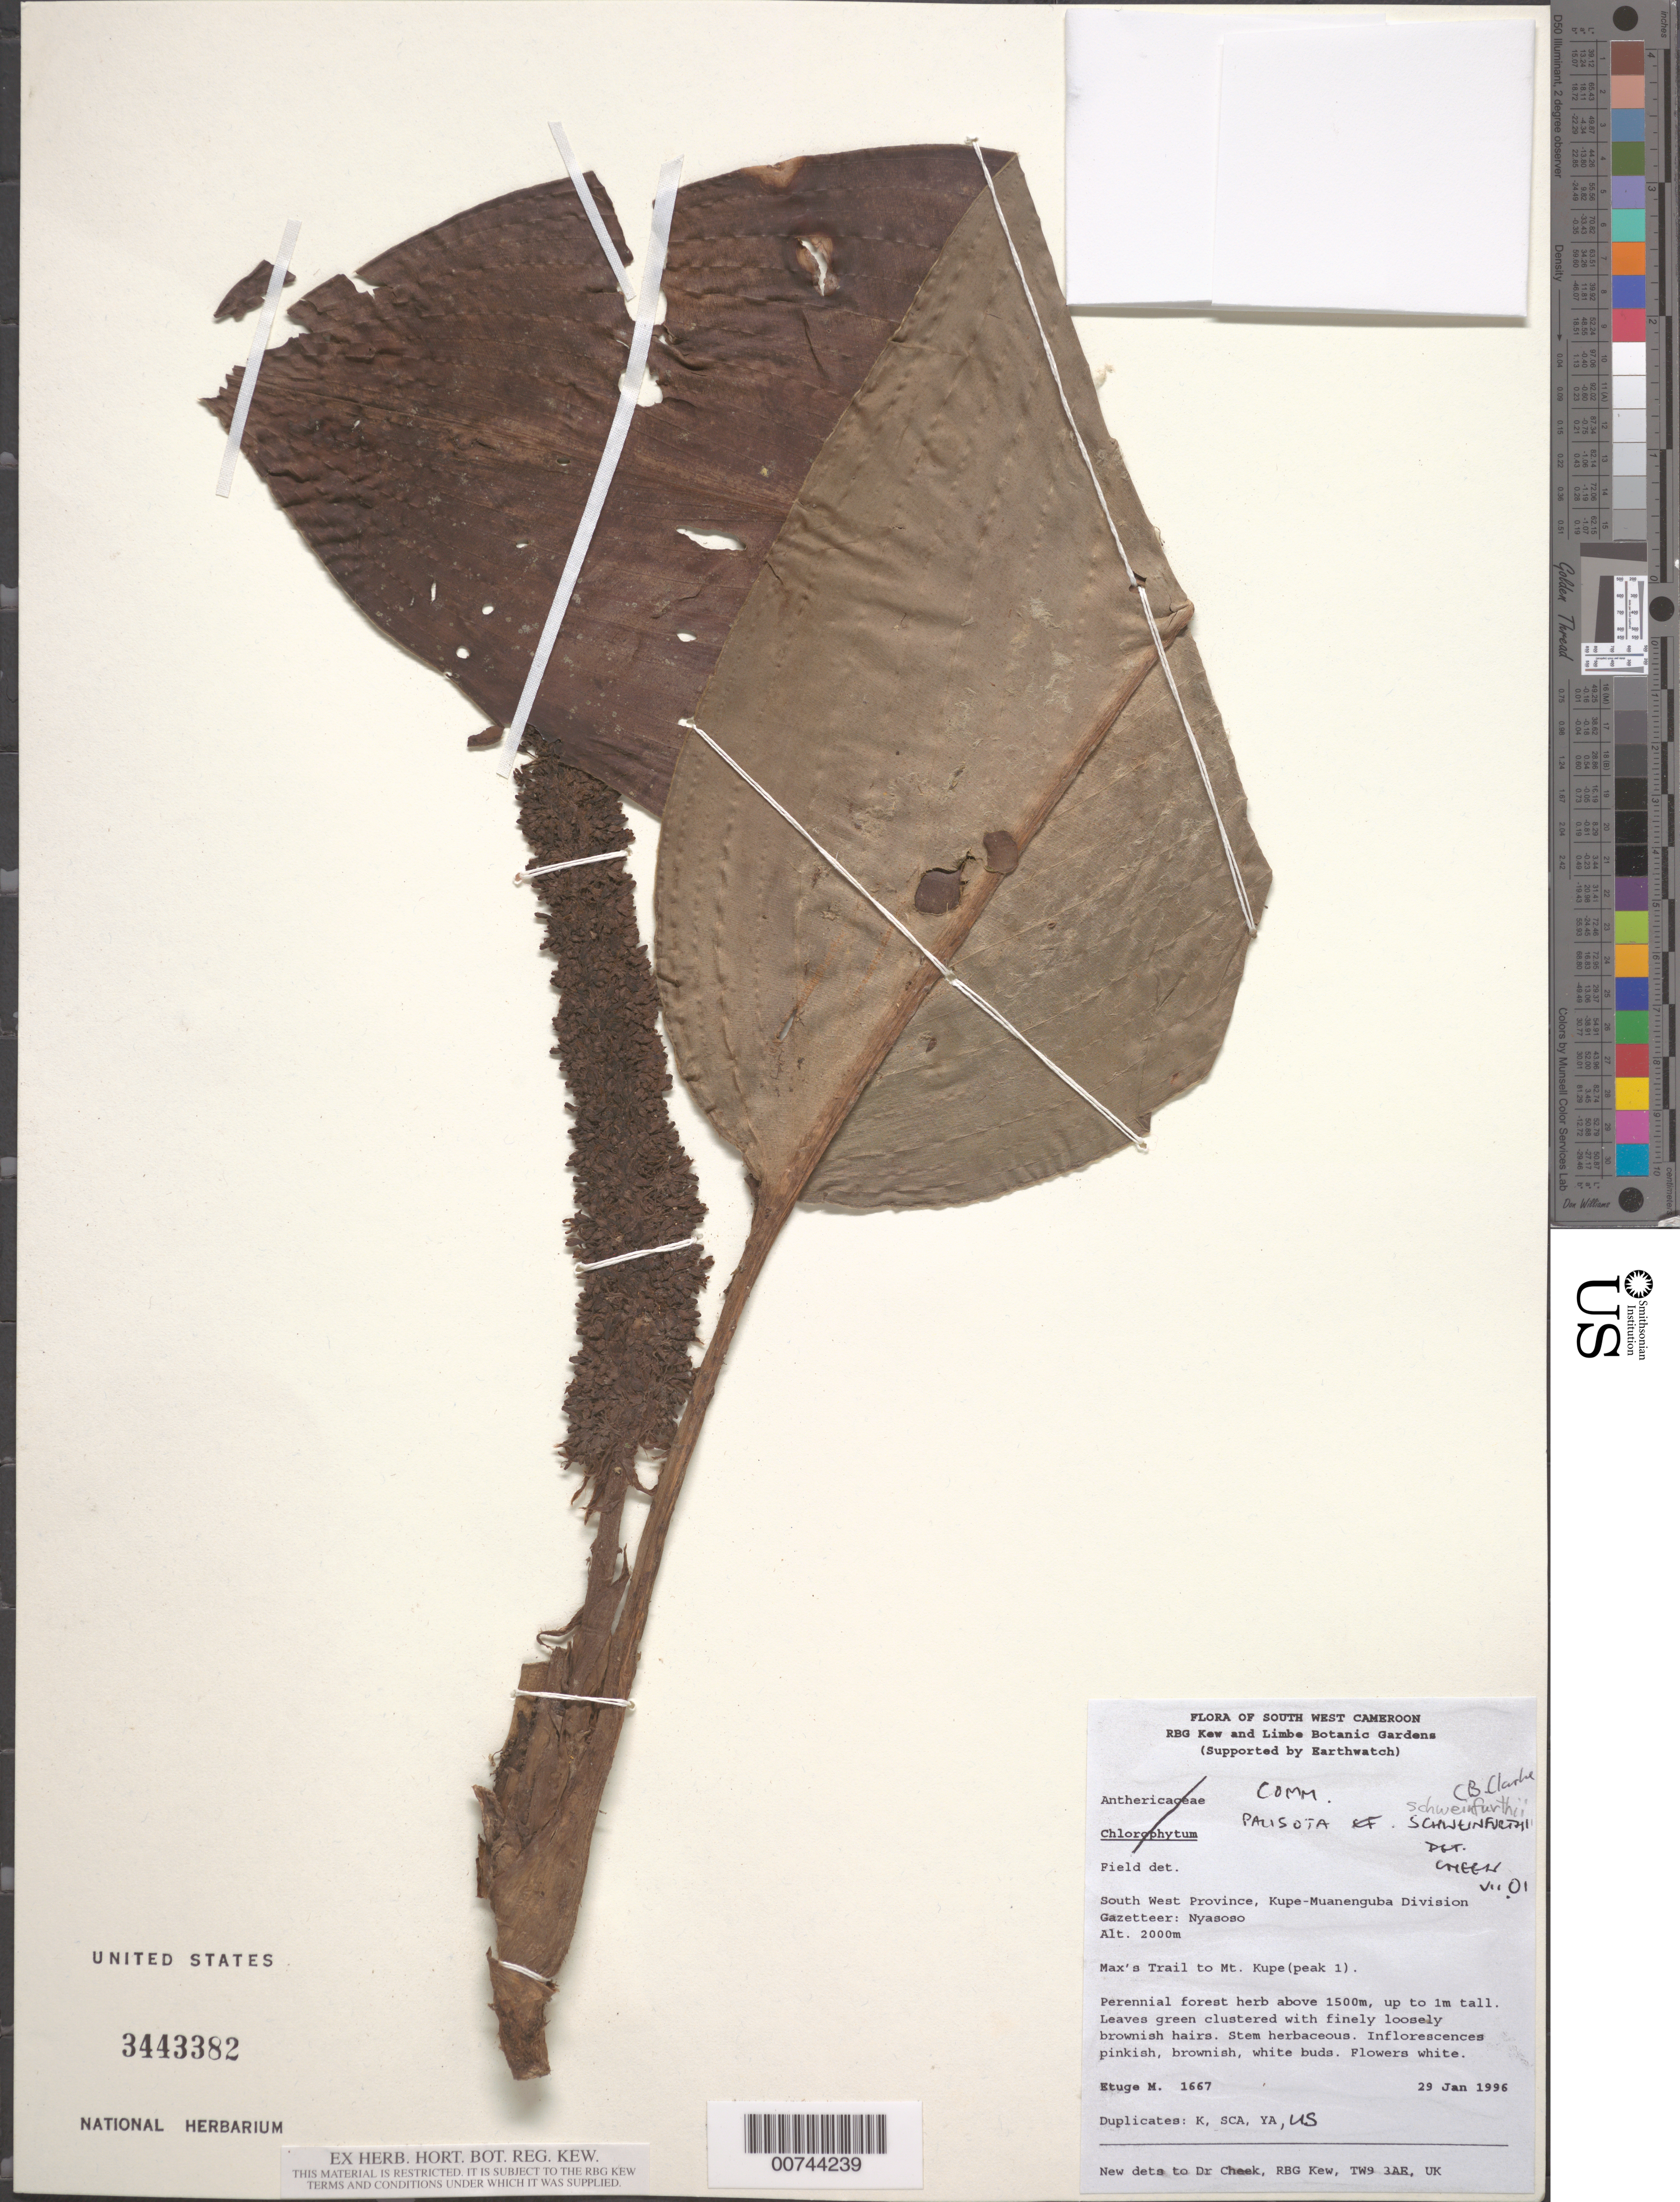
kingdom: Plantae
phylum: Tracheophyta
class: Liliopsida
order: Commelinales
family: Commelinaceae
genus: Palisota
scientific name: Palisota schweinfurthii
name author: C.B. Clarke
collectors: M. Etuge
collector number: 1667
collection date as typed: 29 Jan 1996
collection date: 1996-01-29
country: Cameroon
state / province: Sud-Ouest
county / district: Kupe-Muanenguba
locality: Nyasoso, Max's Trail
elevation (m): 2000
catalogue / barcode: US 3443382